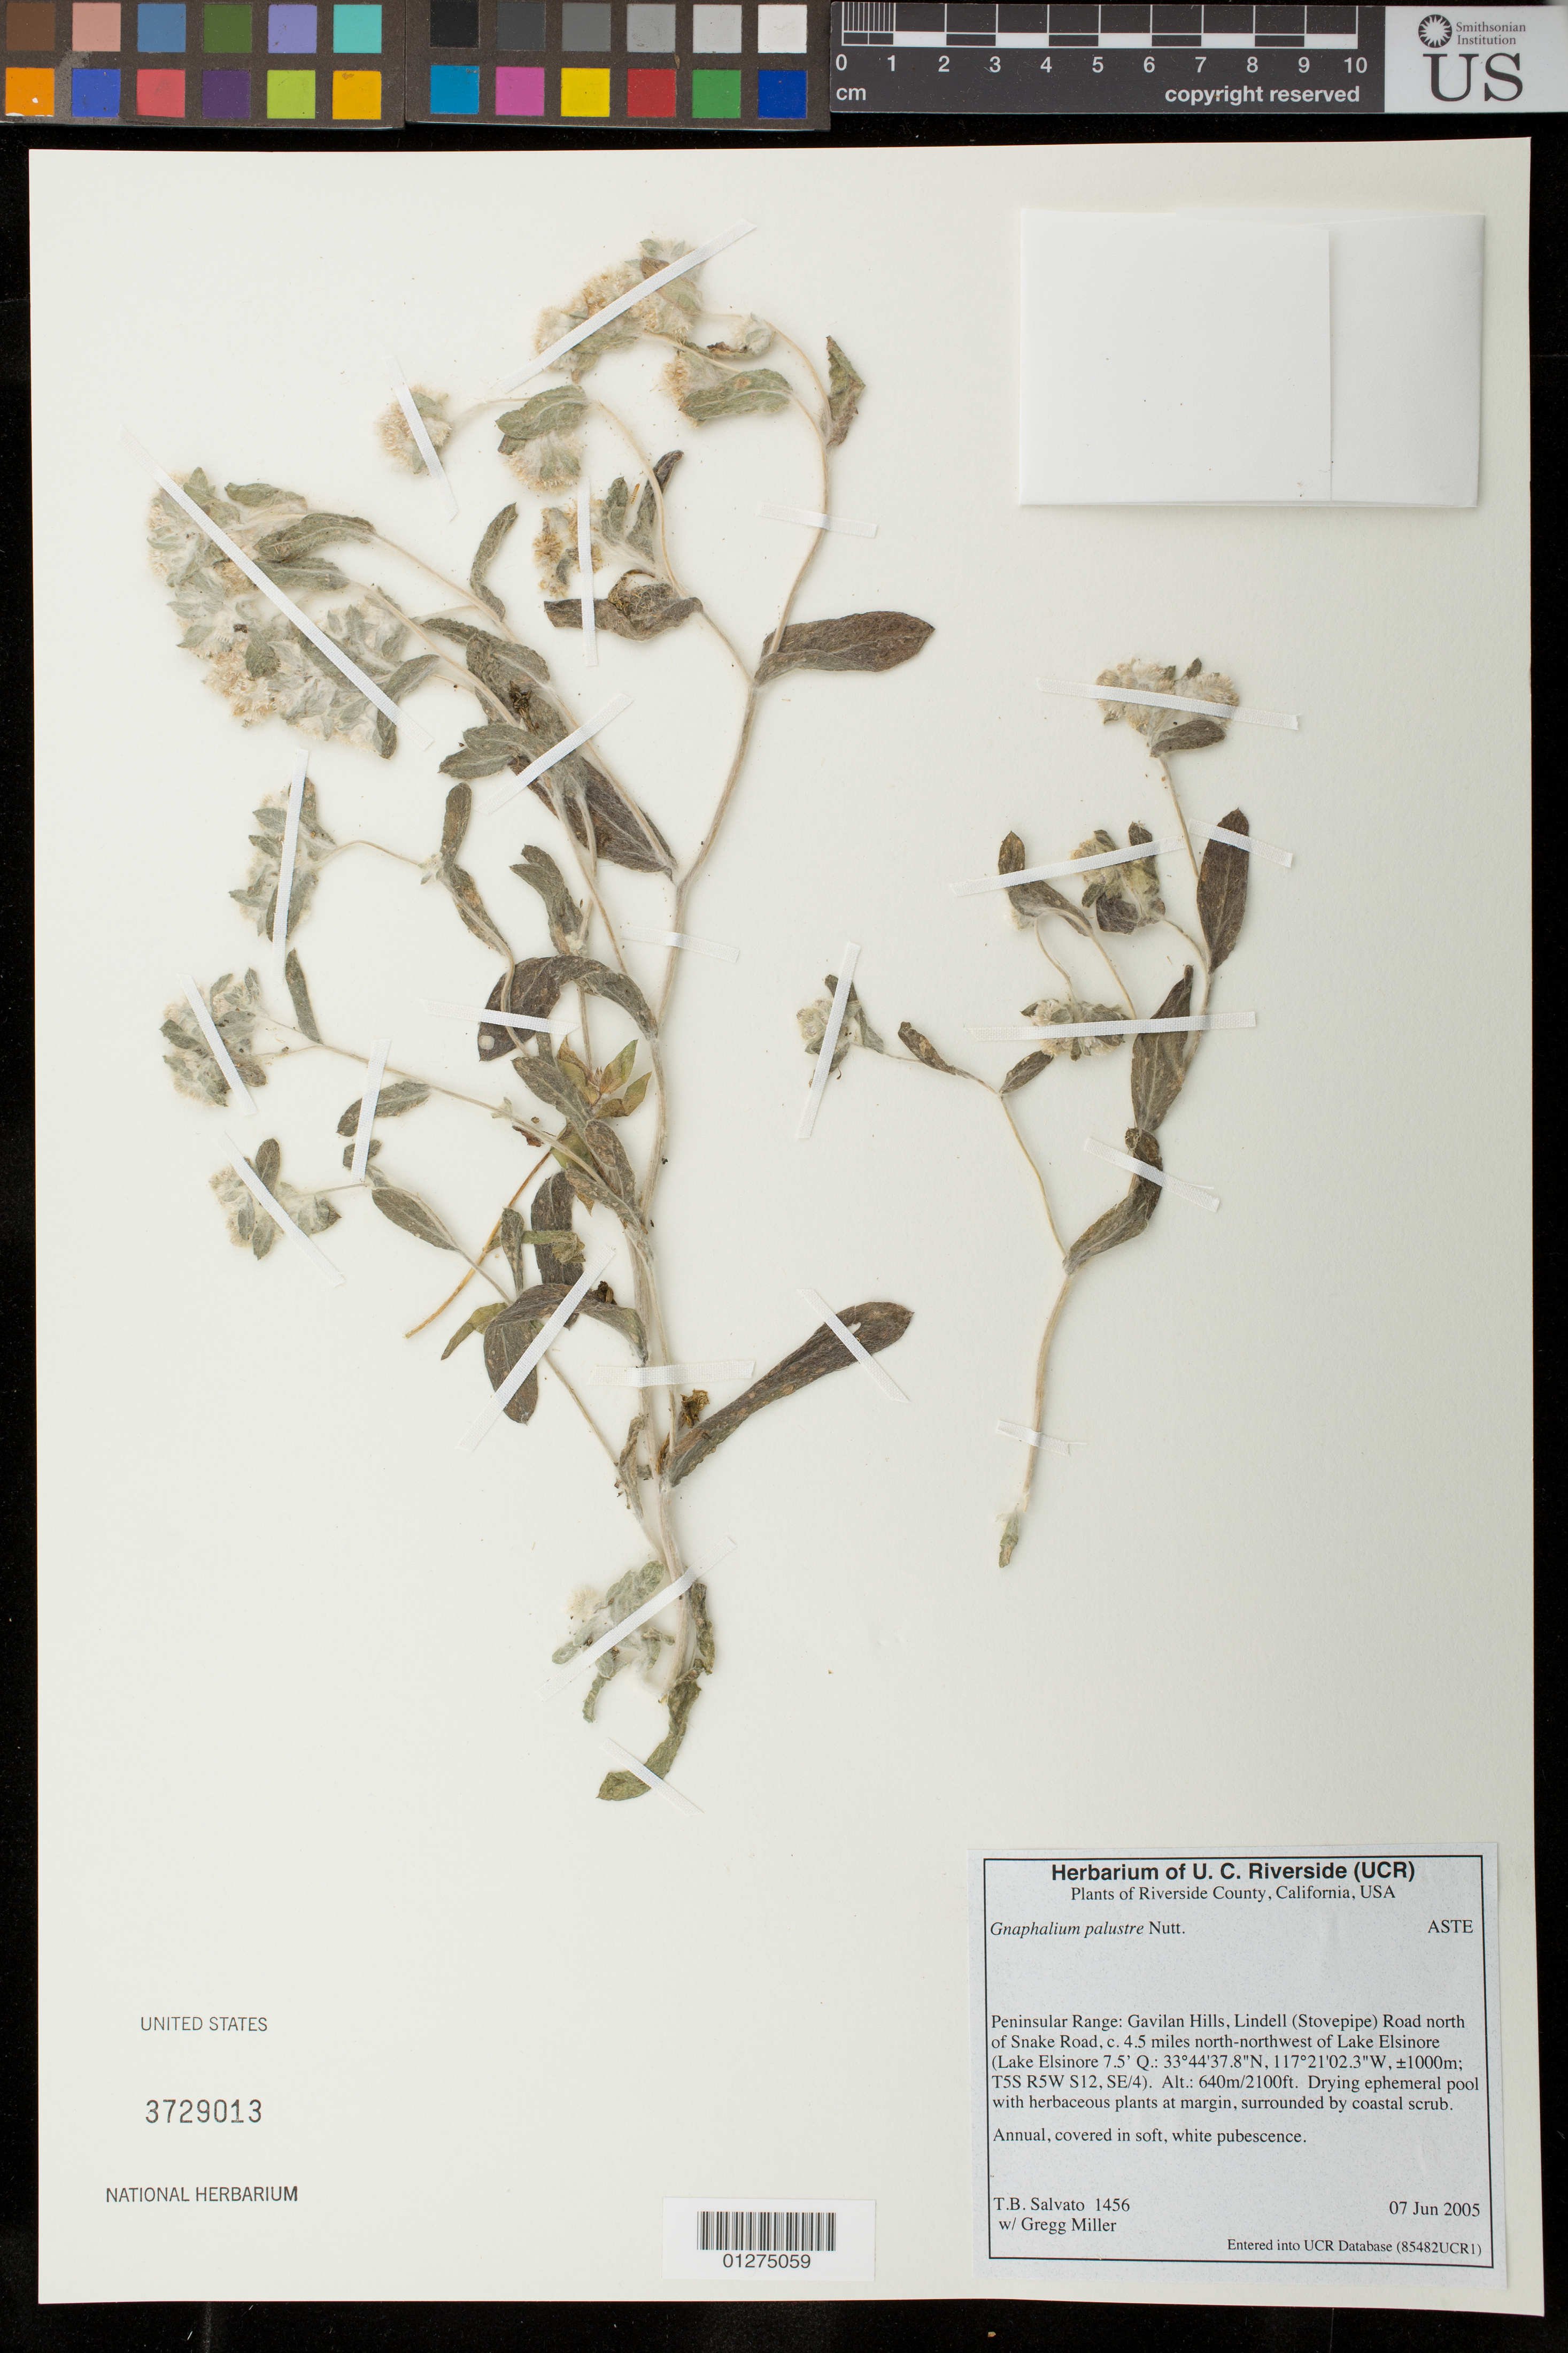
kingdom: Plantae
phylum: Tracheophyta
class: Magnoliopsida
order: Asterales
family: Asteraceae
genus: Gnaphalium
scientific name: Gnaphalium palustre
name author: Nutt.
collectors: T. Salvato & G. Miller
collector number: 1456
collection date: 2005-06-07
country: United States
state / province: California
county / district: Riverside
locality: Peninsular Range: Gavilan Hills, Lindell (Stovepipe) Road north of Snake Road, c. 4.5 miles north-northwest of Lake Elsinore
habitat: drying ephemeral pool with herbaceous plants at margin, surrounded by coastal scrub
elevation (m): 640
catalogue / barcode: US 3729013